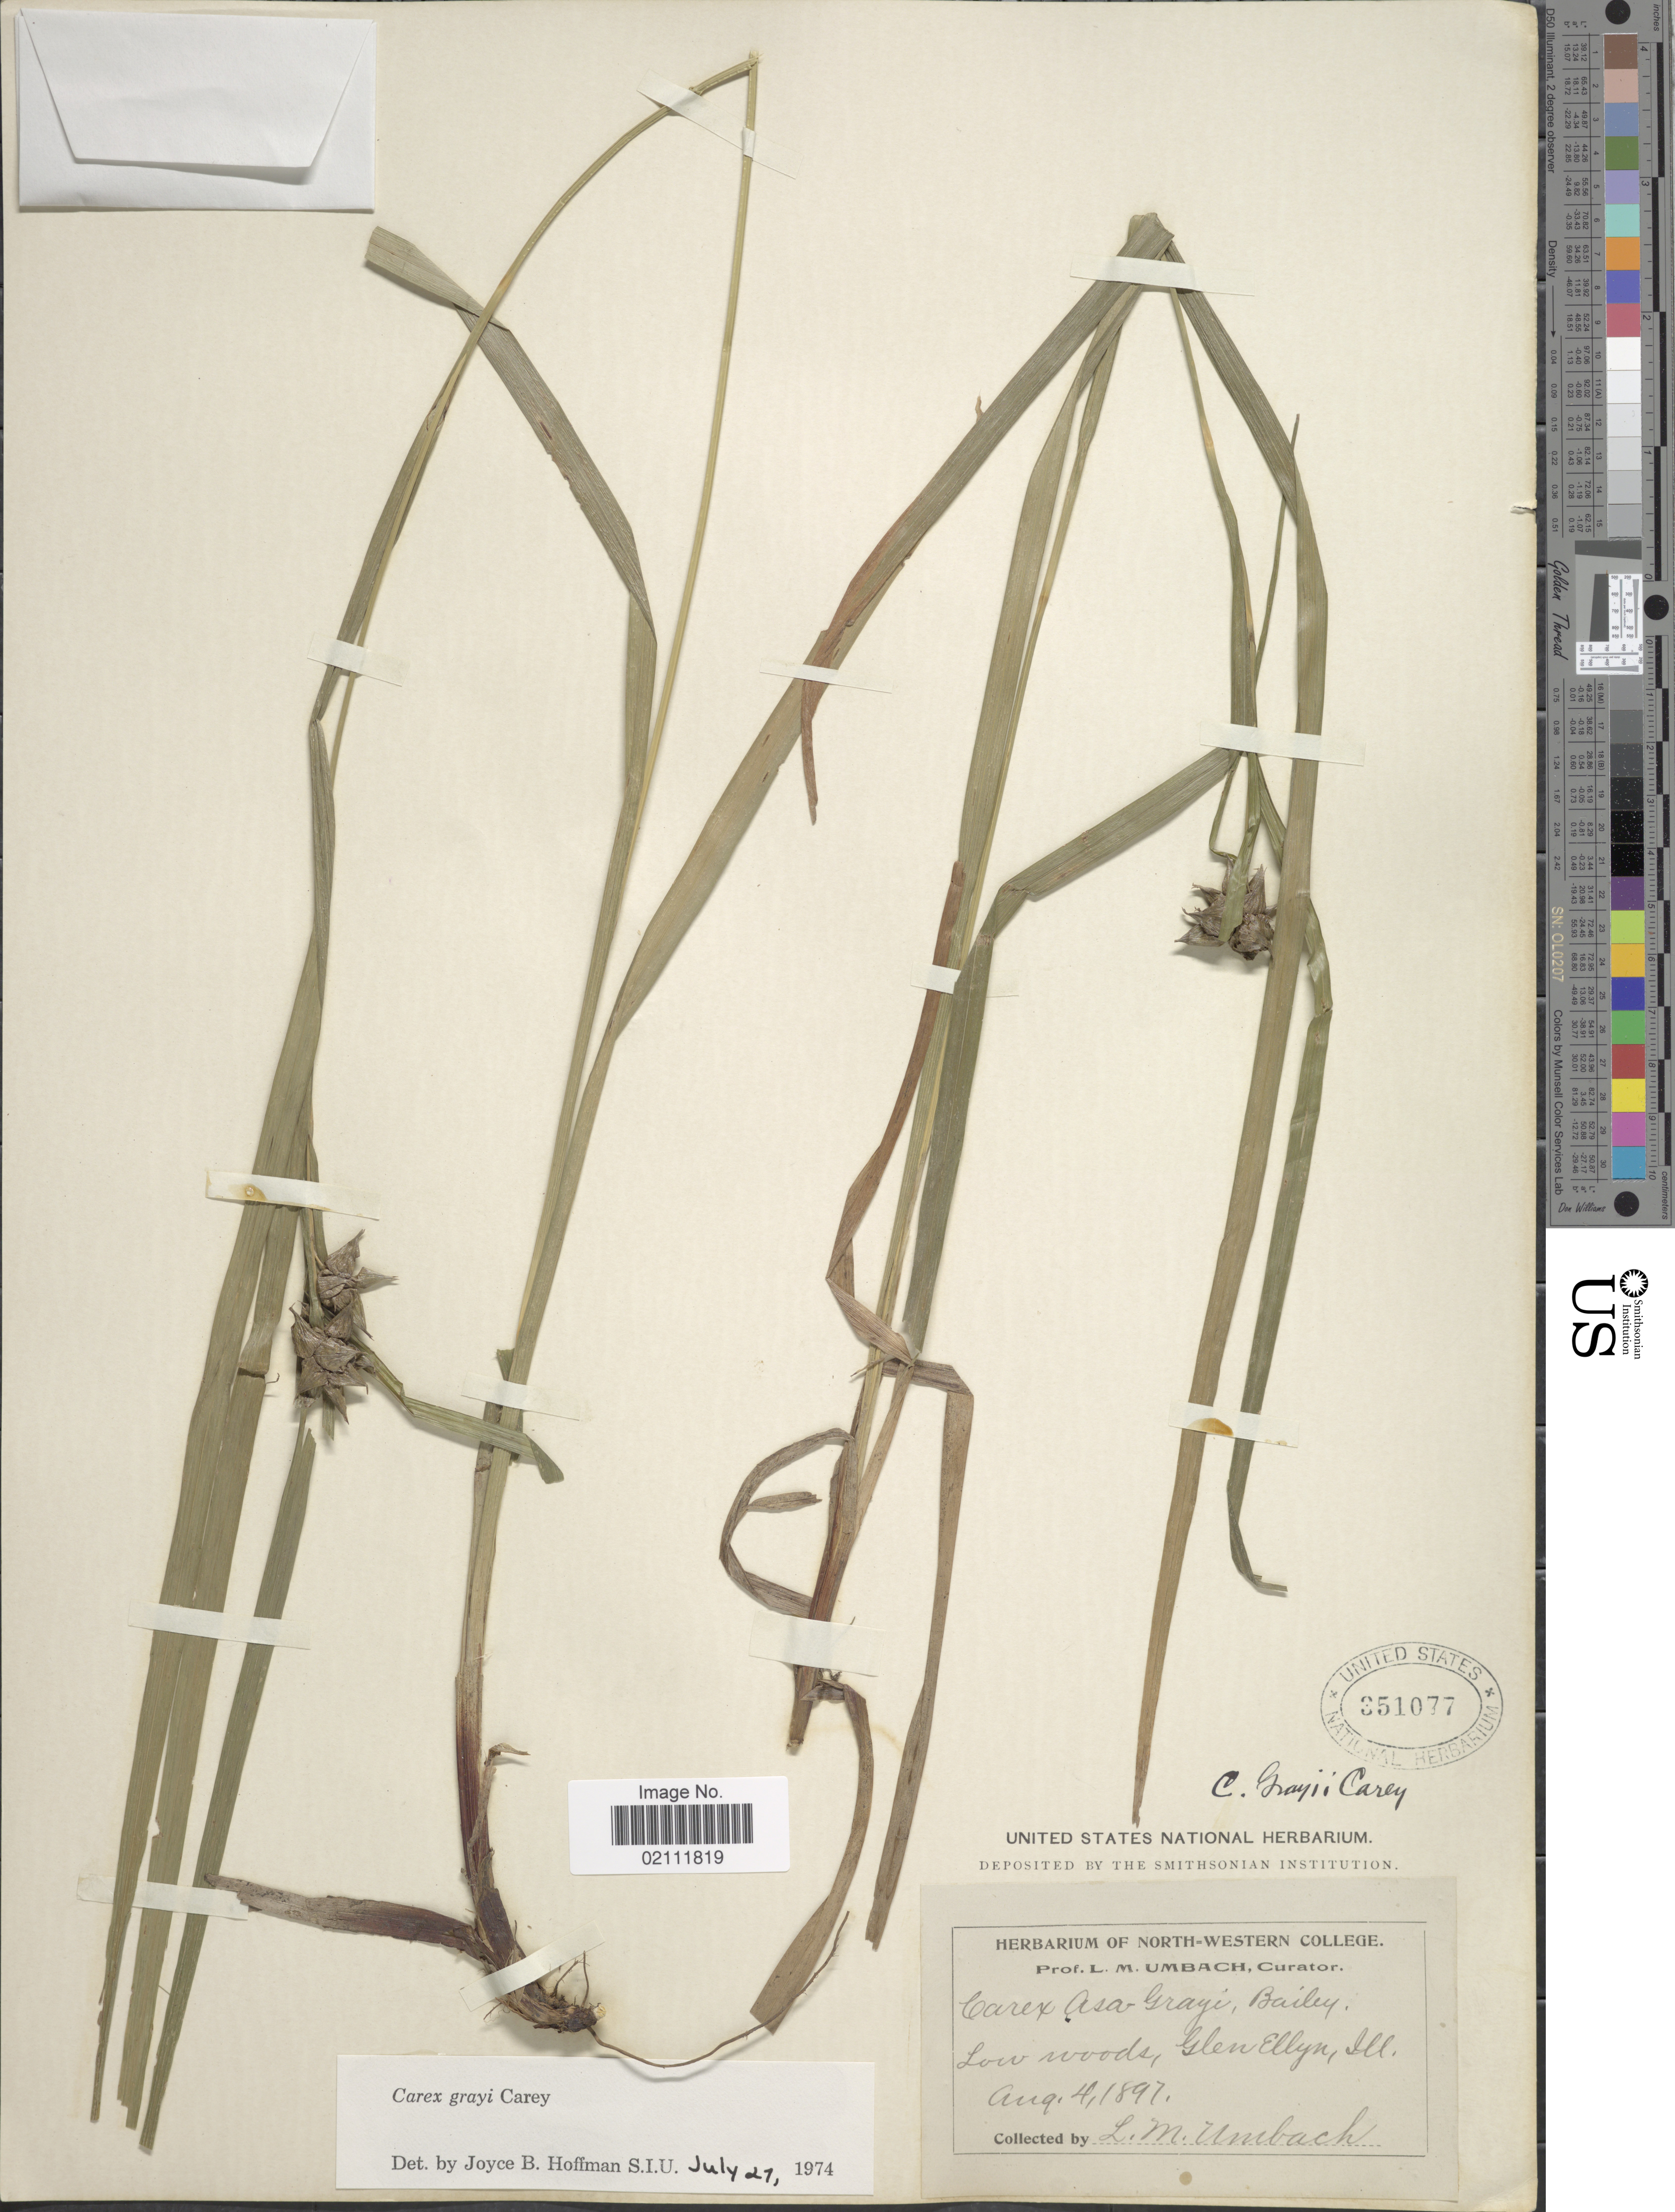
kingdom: Plantae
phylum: Tracheophyta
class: Liliopsida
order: Poales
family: Cyperaceae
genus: Carex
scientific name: Carex grayi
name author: J. Carey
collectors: L. M. Umbach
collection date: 1897-08-04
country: United States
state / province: Illinois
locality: Low woods, Glen Ellyn.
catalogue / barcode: US 351077